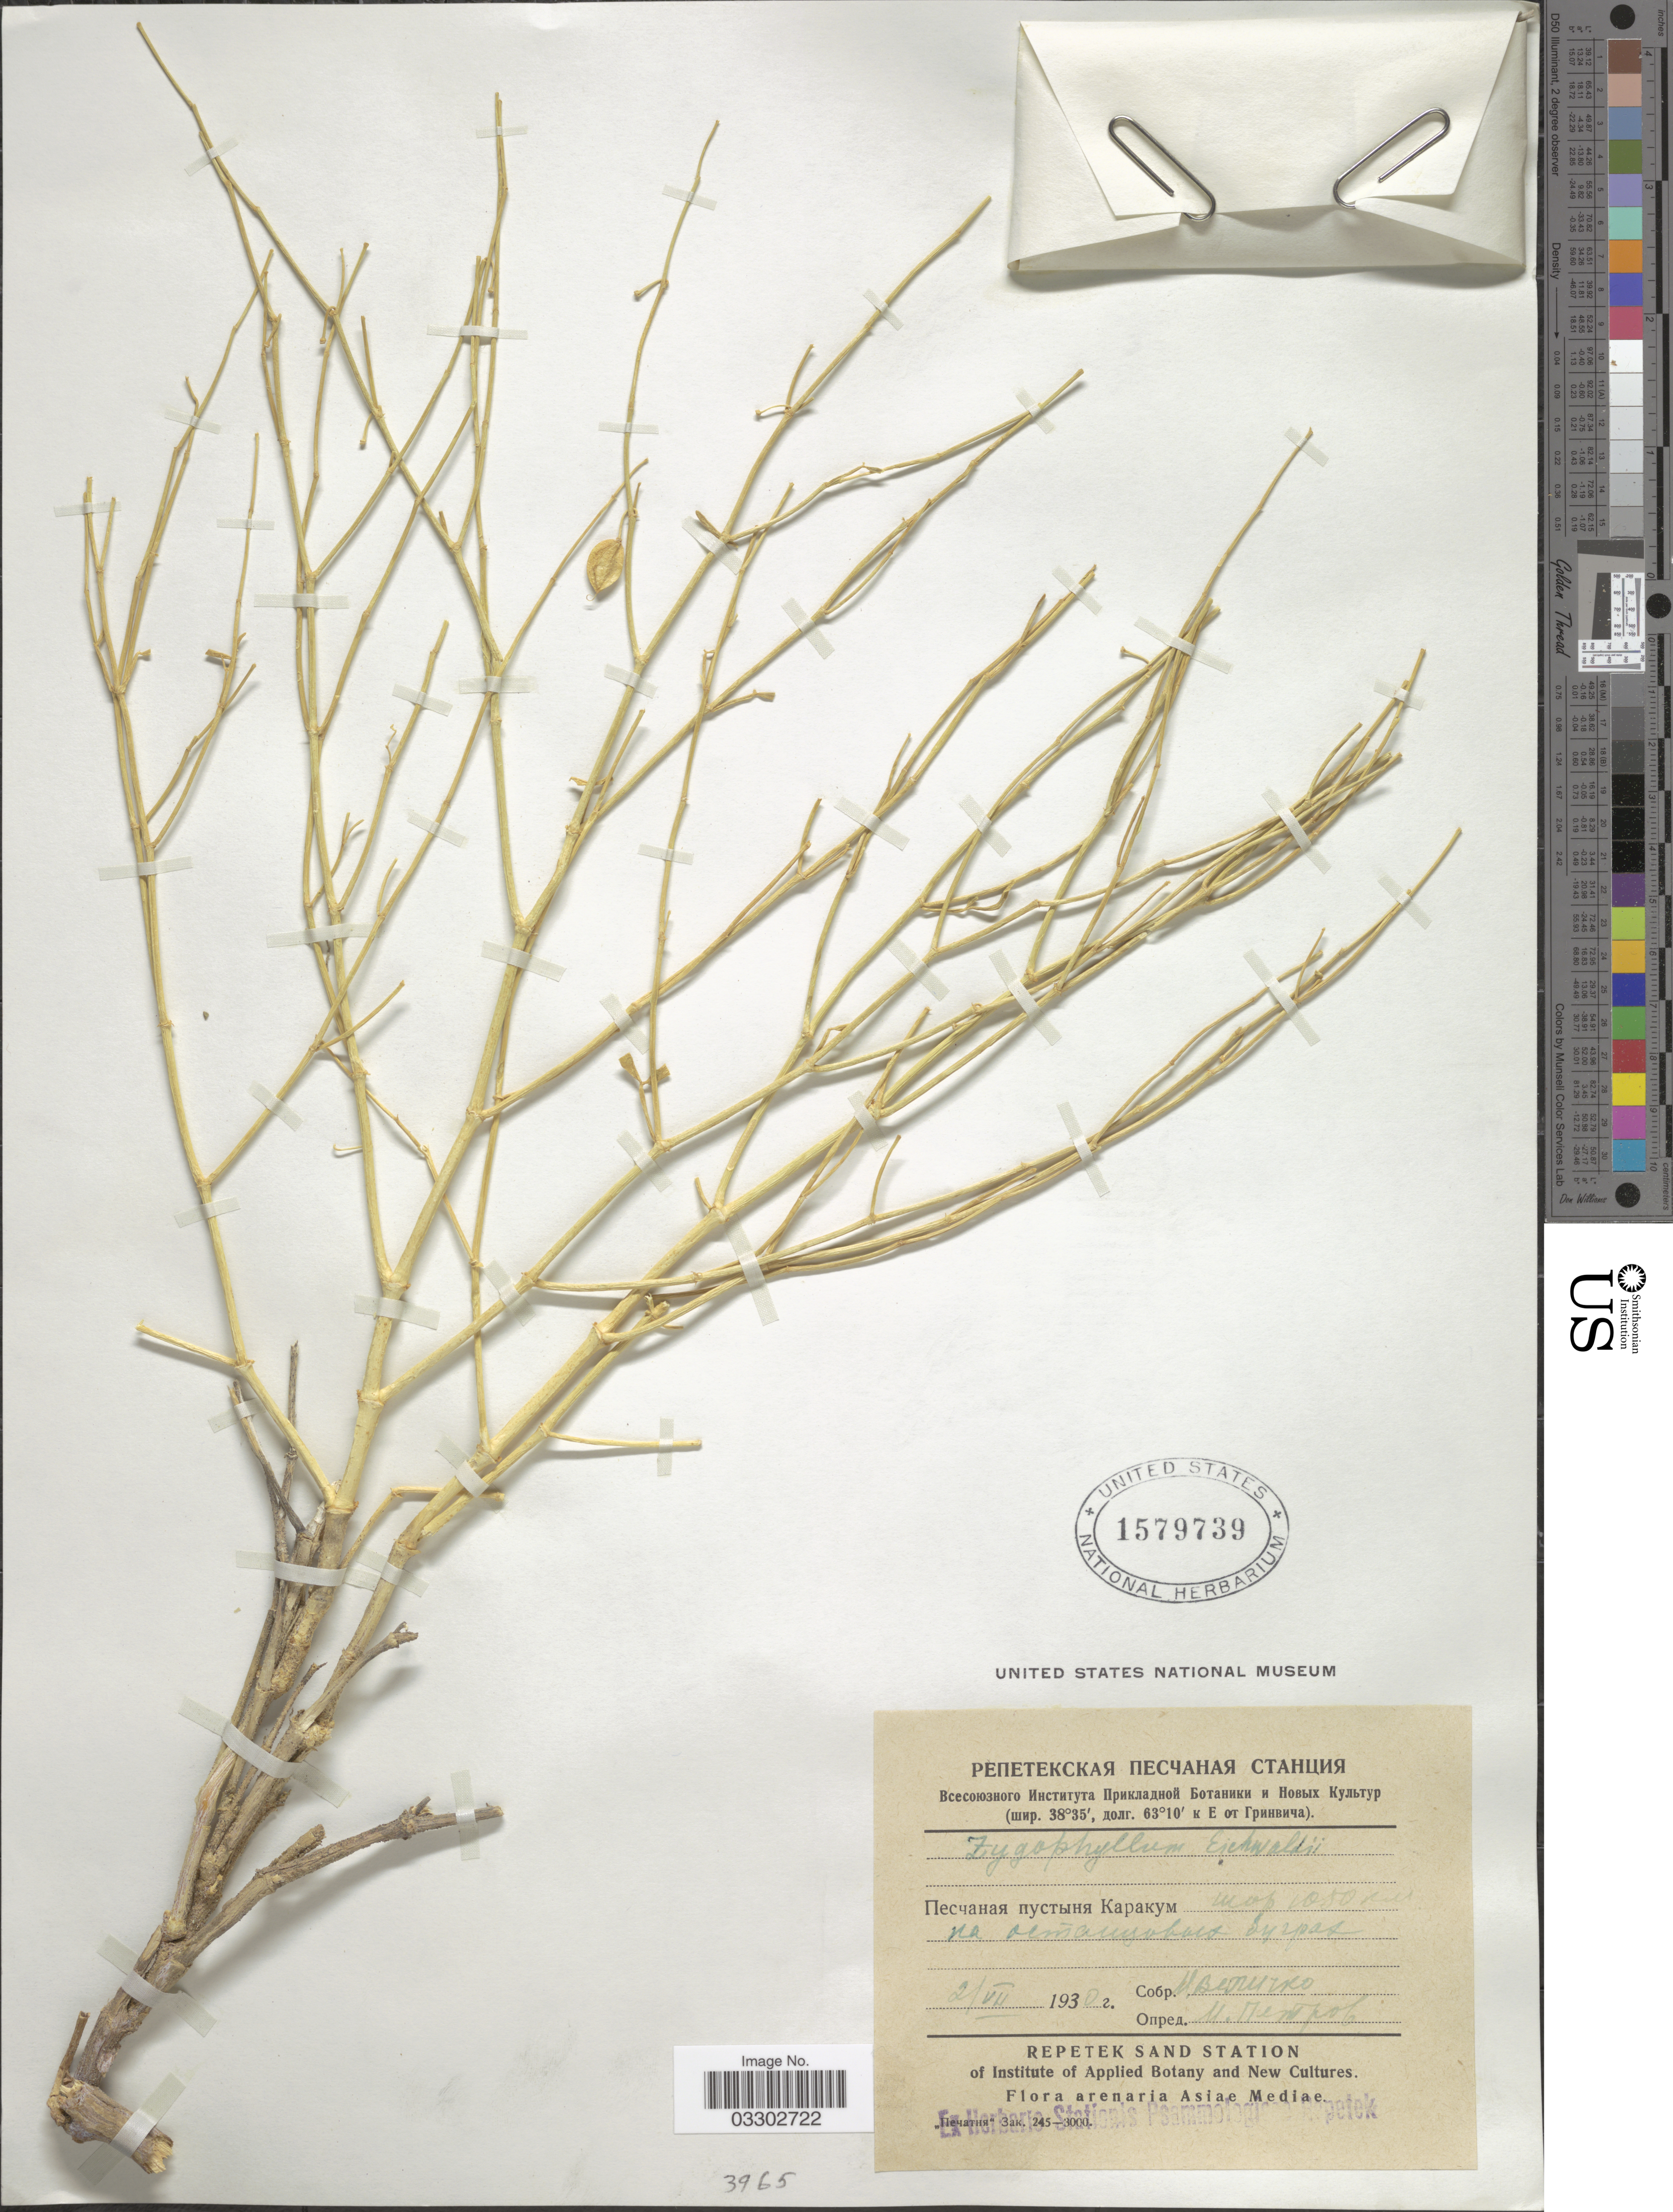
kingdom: Plantae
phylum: Tracheophyta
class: Magnoliopsida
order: Zygophyllales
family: Zygophyllaceae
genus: Zygophyllum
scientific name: Zygophyllum eichwaldii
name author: C.A. Mey.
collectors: M. Velichko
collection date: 1930-07-02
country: Turkmenistan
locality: Karakum Desert, Repetek Station.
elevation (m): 1000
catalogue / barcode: US 1579739